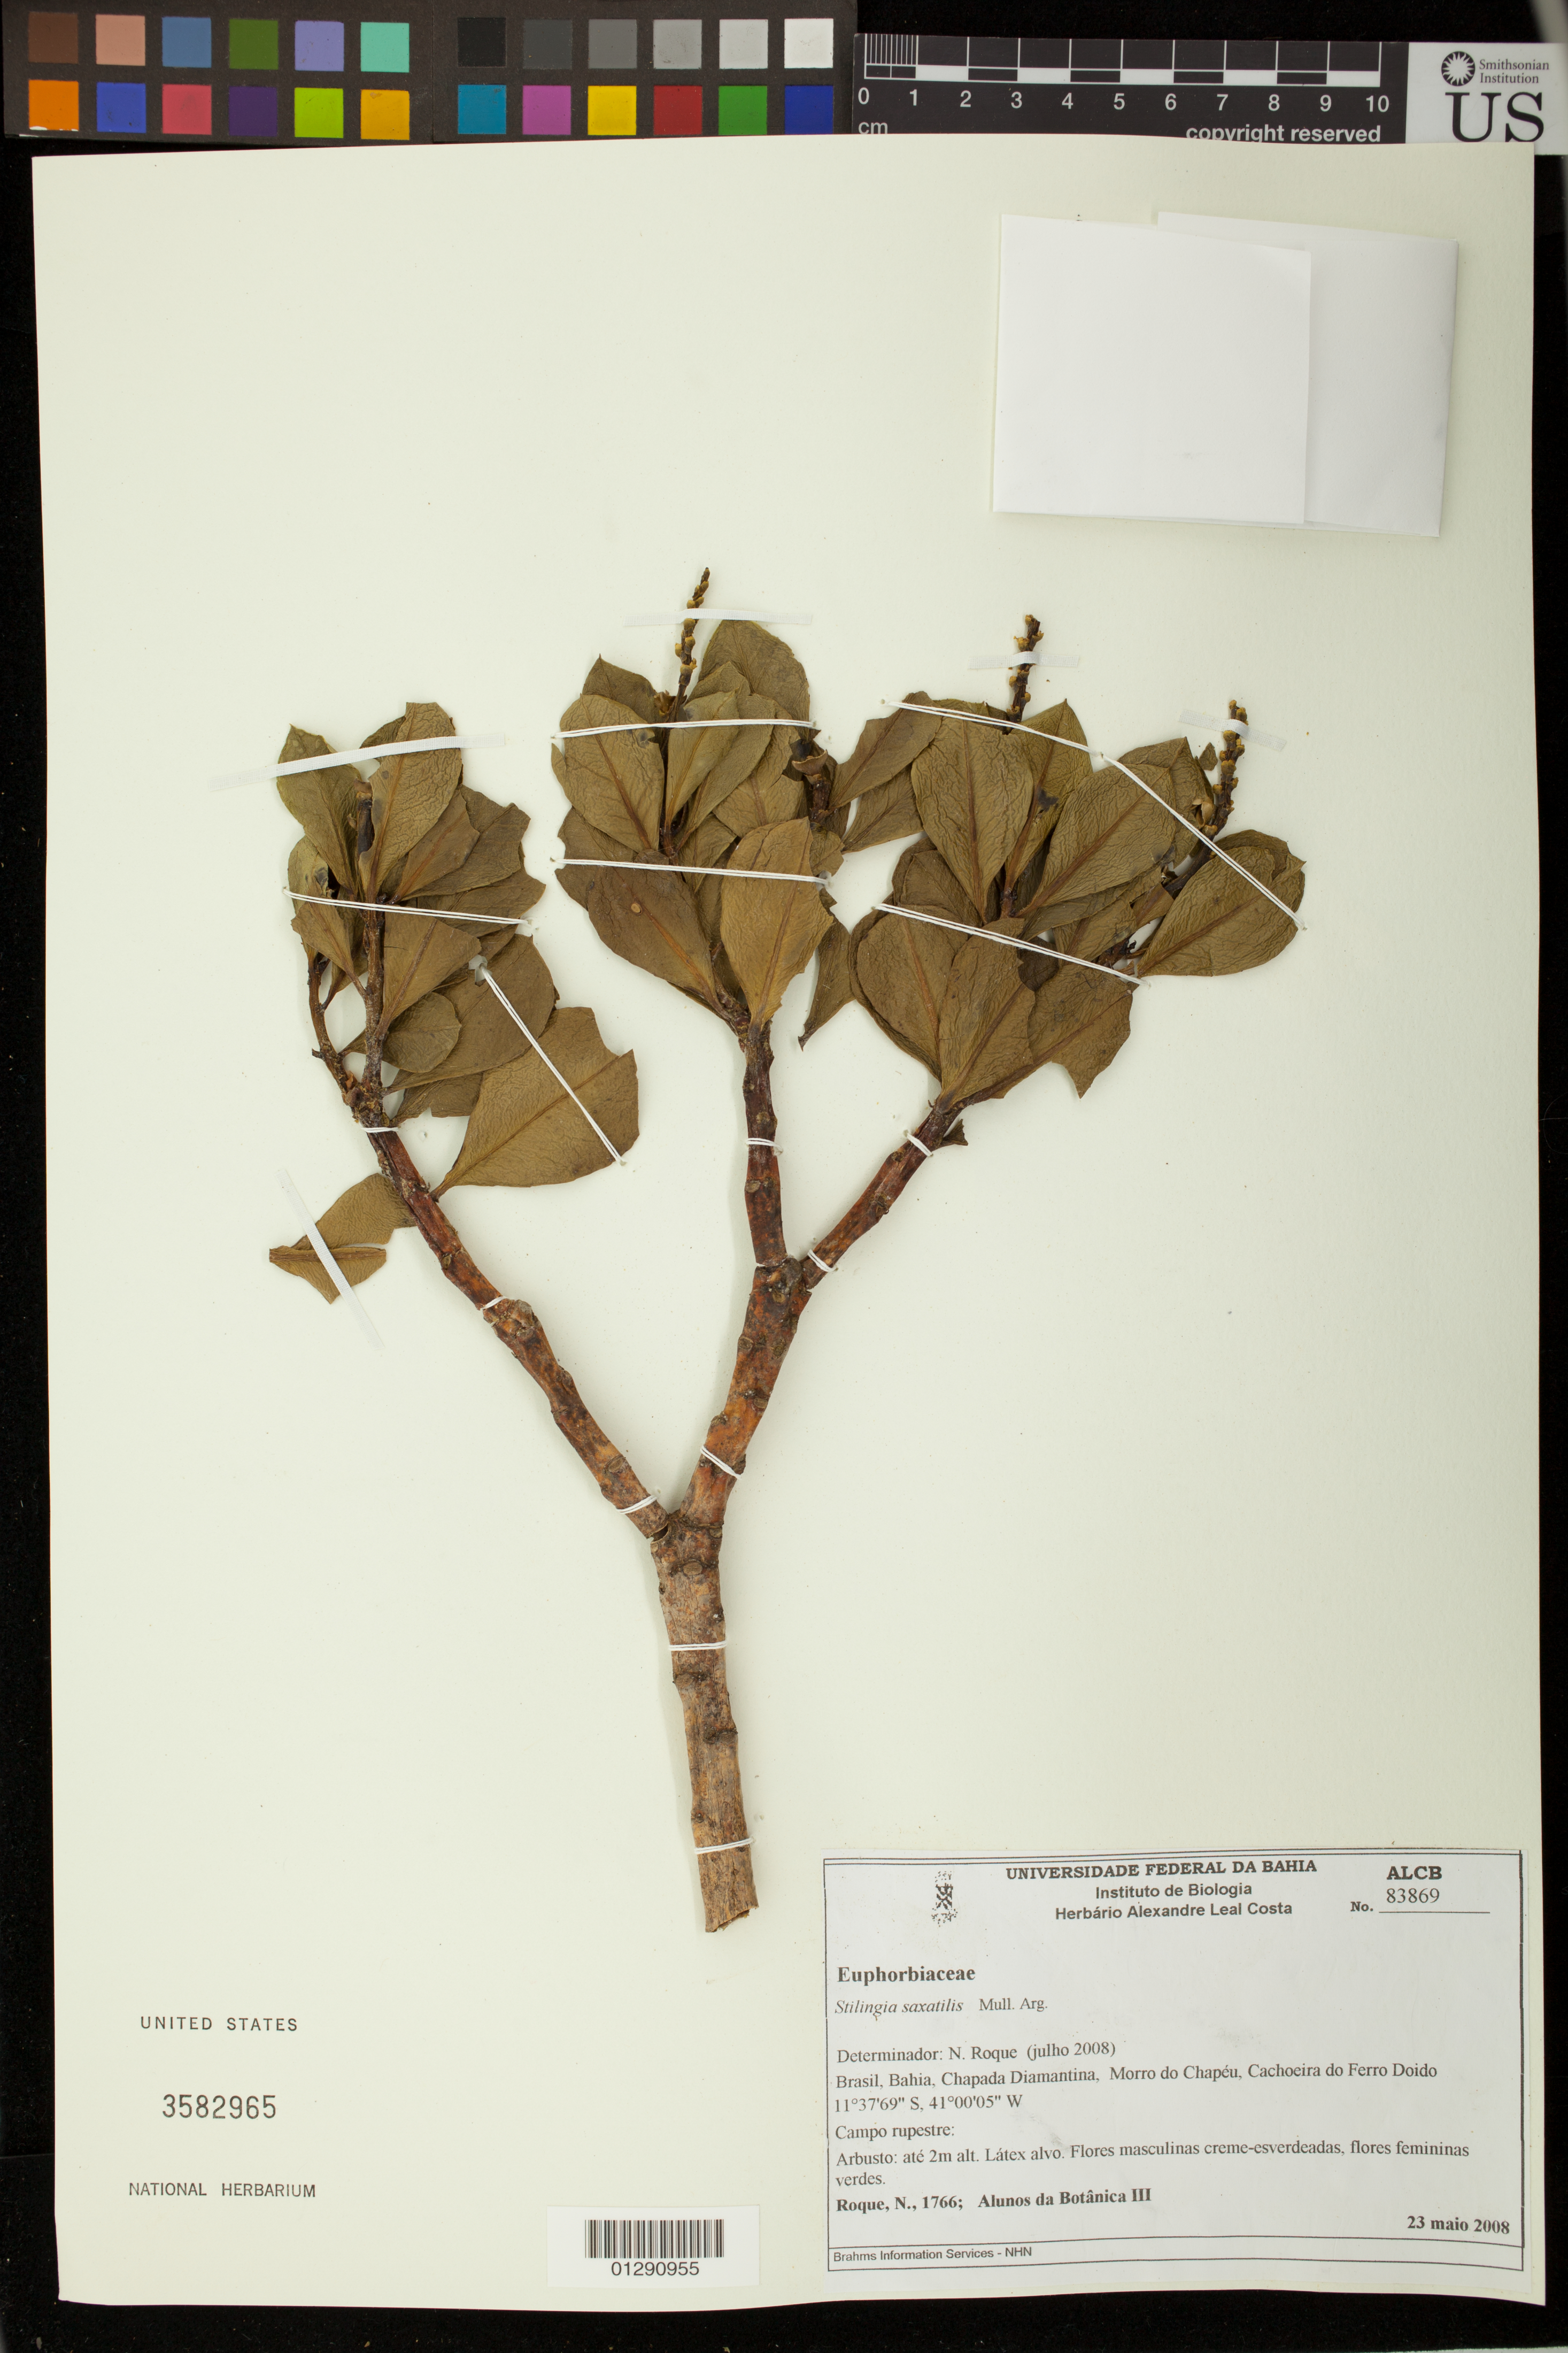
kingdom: Plantae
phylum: Tracheophyta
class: Magnoliopsida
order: Malpighiales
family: Euphorbiaceae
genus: Stillingia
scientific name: Stillingia saxatilis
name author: Müll. Arg.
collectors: N. Roque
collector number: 1766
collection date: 2008-05-23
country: Brazil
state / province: Bahia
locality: Cachoeira do Ferro Doido, Morro do Chapeu, Chapada Diamantina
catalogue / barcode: US 3582965